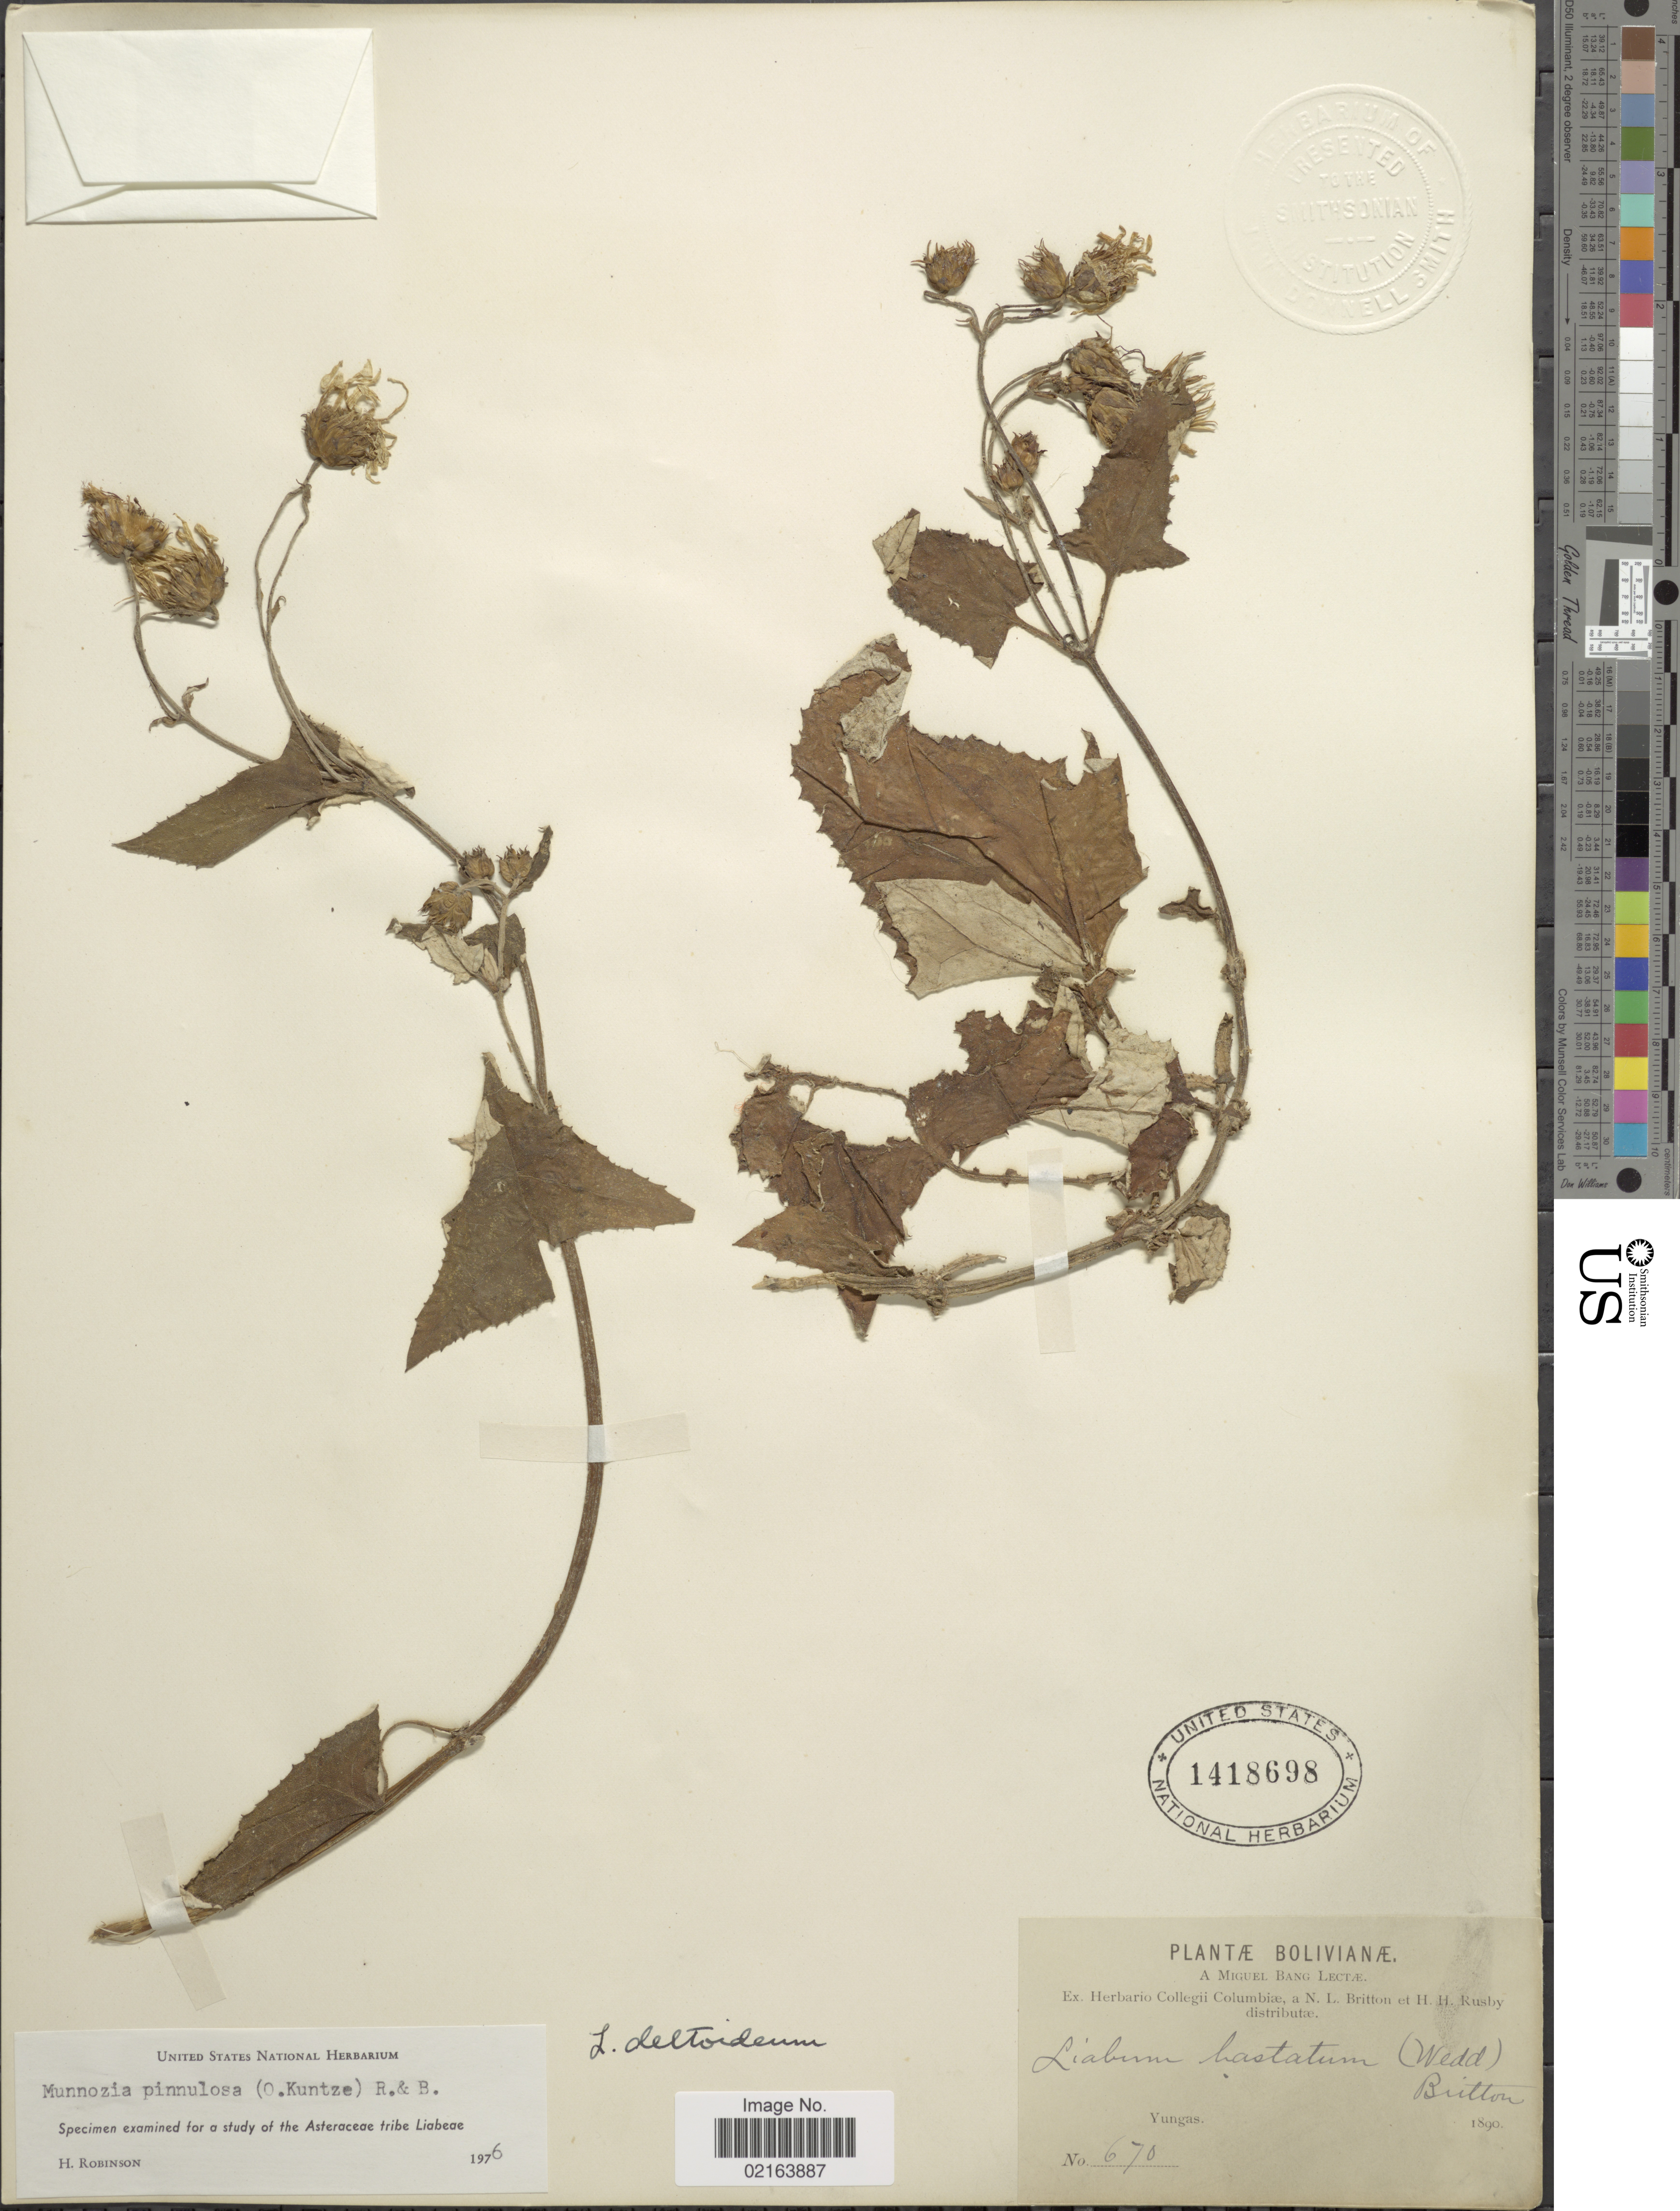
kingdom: Plantae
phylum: Tracheophyta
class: Magnoliopsida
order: Asterales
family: Asteraceae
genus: Munnozia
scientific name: Munnozia pinnulosa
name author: (Kuntze) H. Rob. & Brettell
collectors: M. Bang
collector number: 670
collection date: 1890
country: Bolivia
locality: Yungas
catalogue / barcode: US 1418696